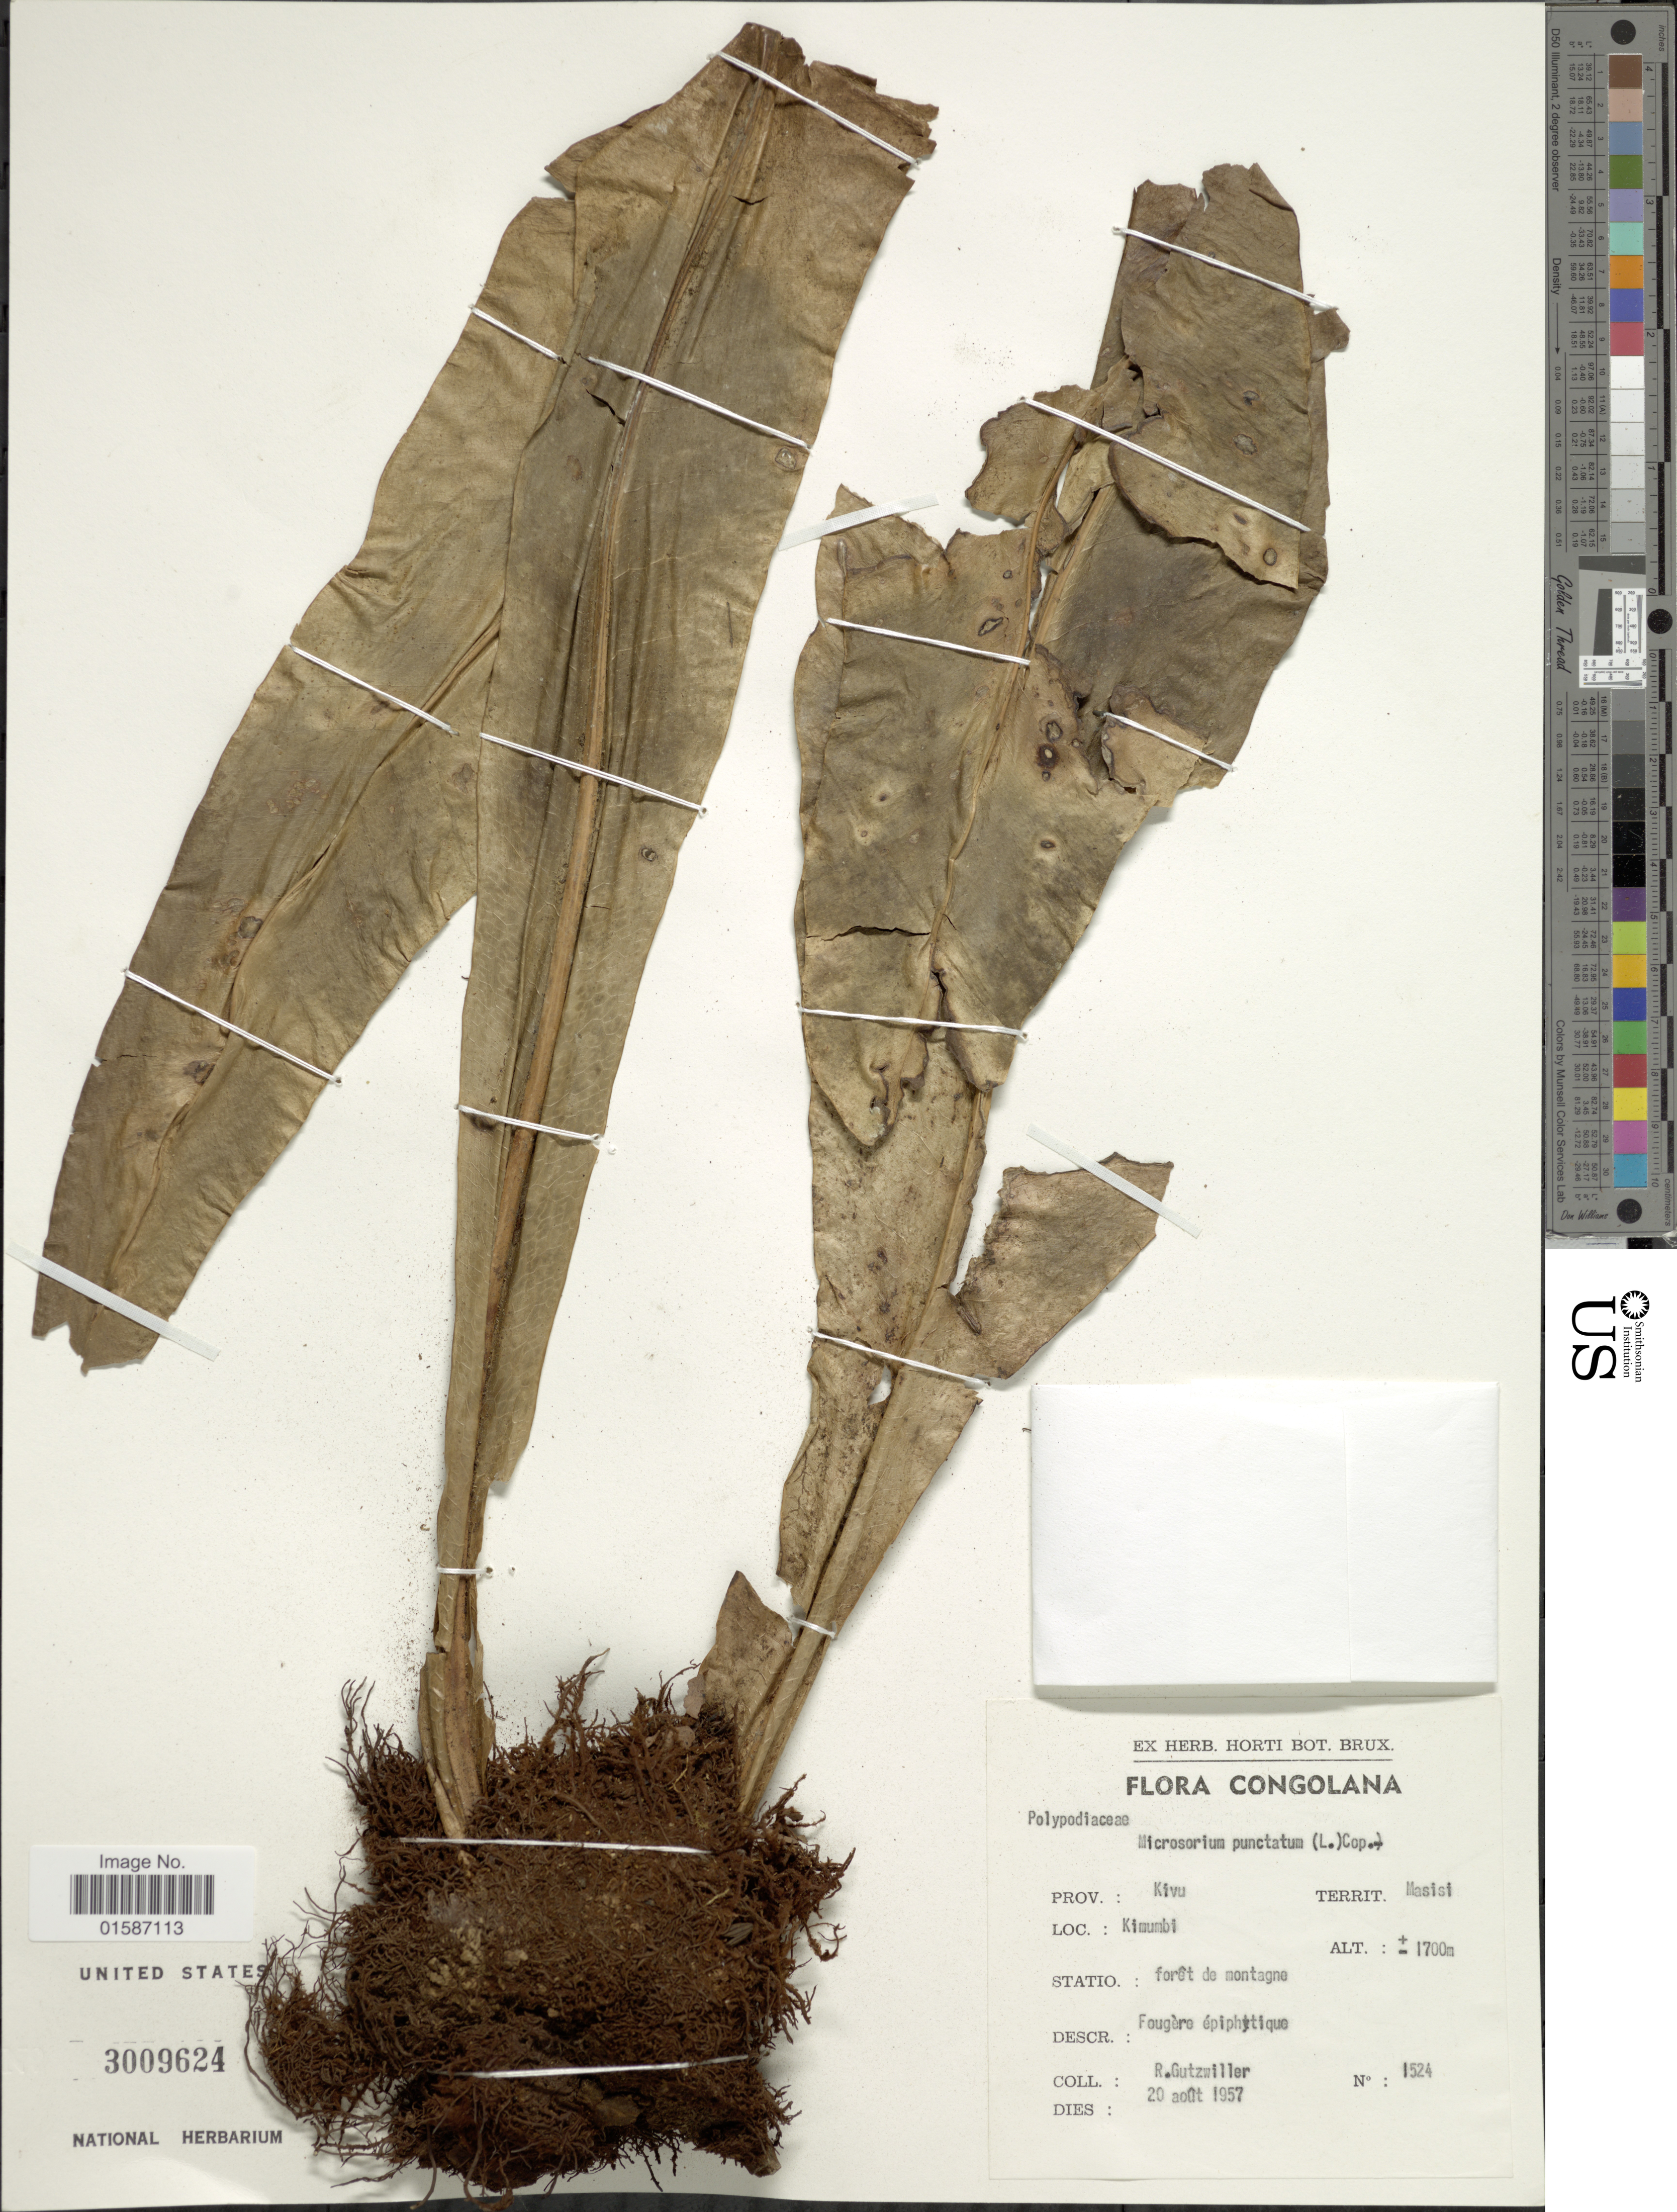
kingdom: Plantae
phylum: Tracheophyta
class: Polypodiopsida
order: Polypodiales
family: Polypodiaceae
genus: Microsorum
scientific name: Microsorum punctatum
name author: (L.) Copel.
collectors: R. Gutzwiller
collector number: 1524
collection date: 1957-08-20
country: Congo, Democratic Republic of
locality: Prov. Kivu, Territ. Masisi, Kimumbi, Congolana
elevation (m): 1700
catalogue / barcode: US 3009624